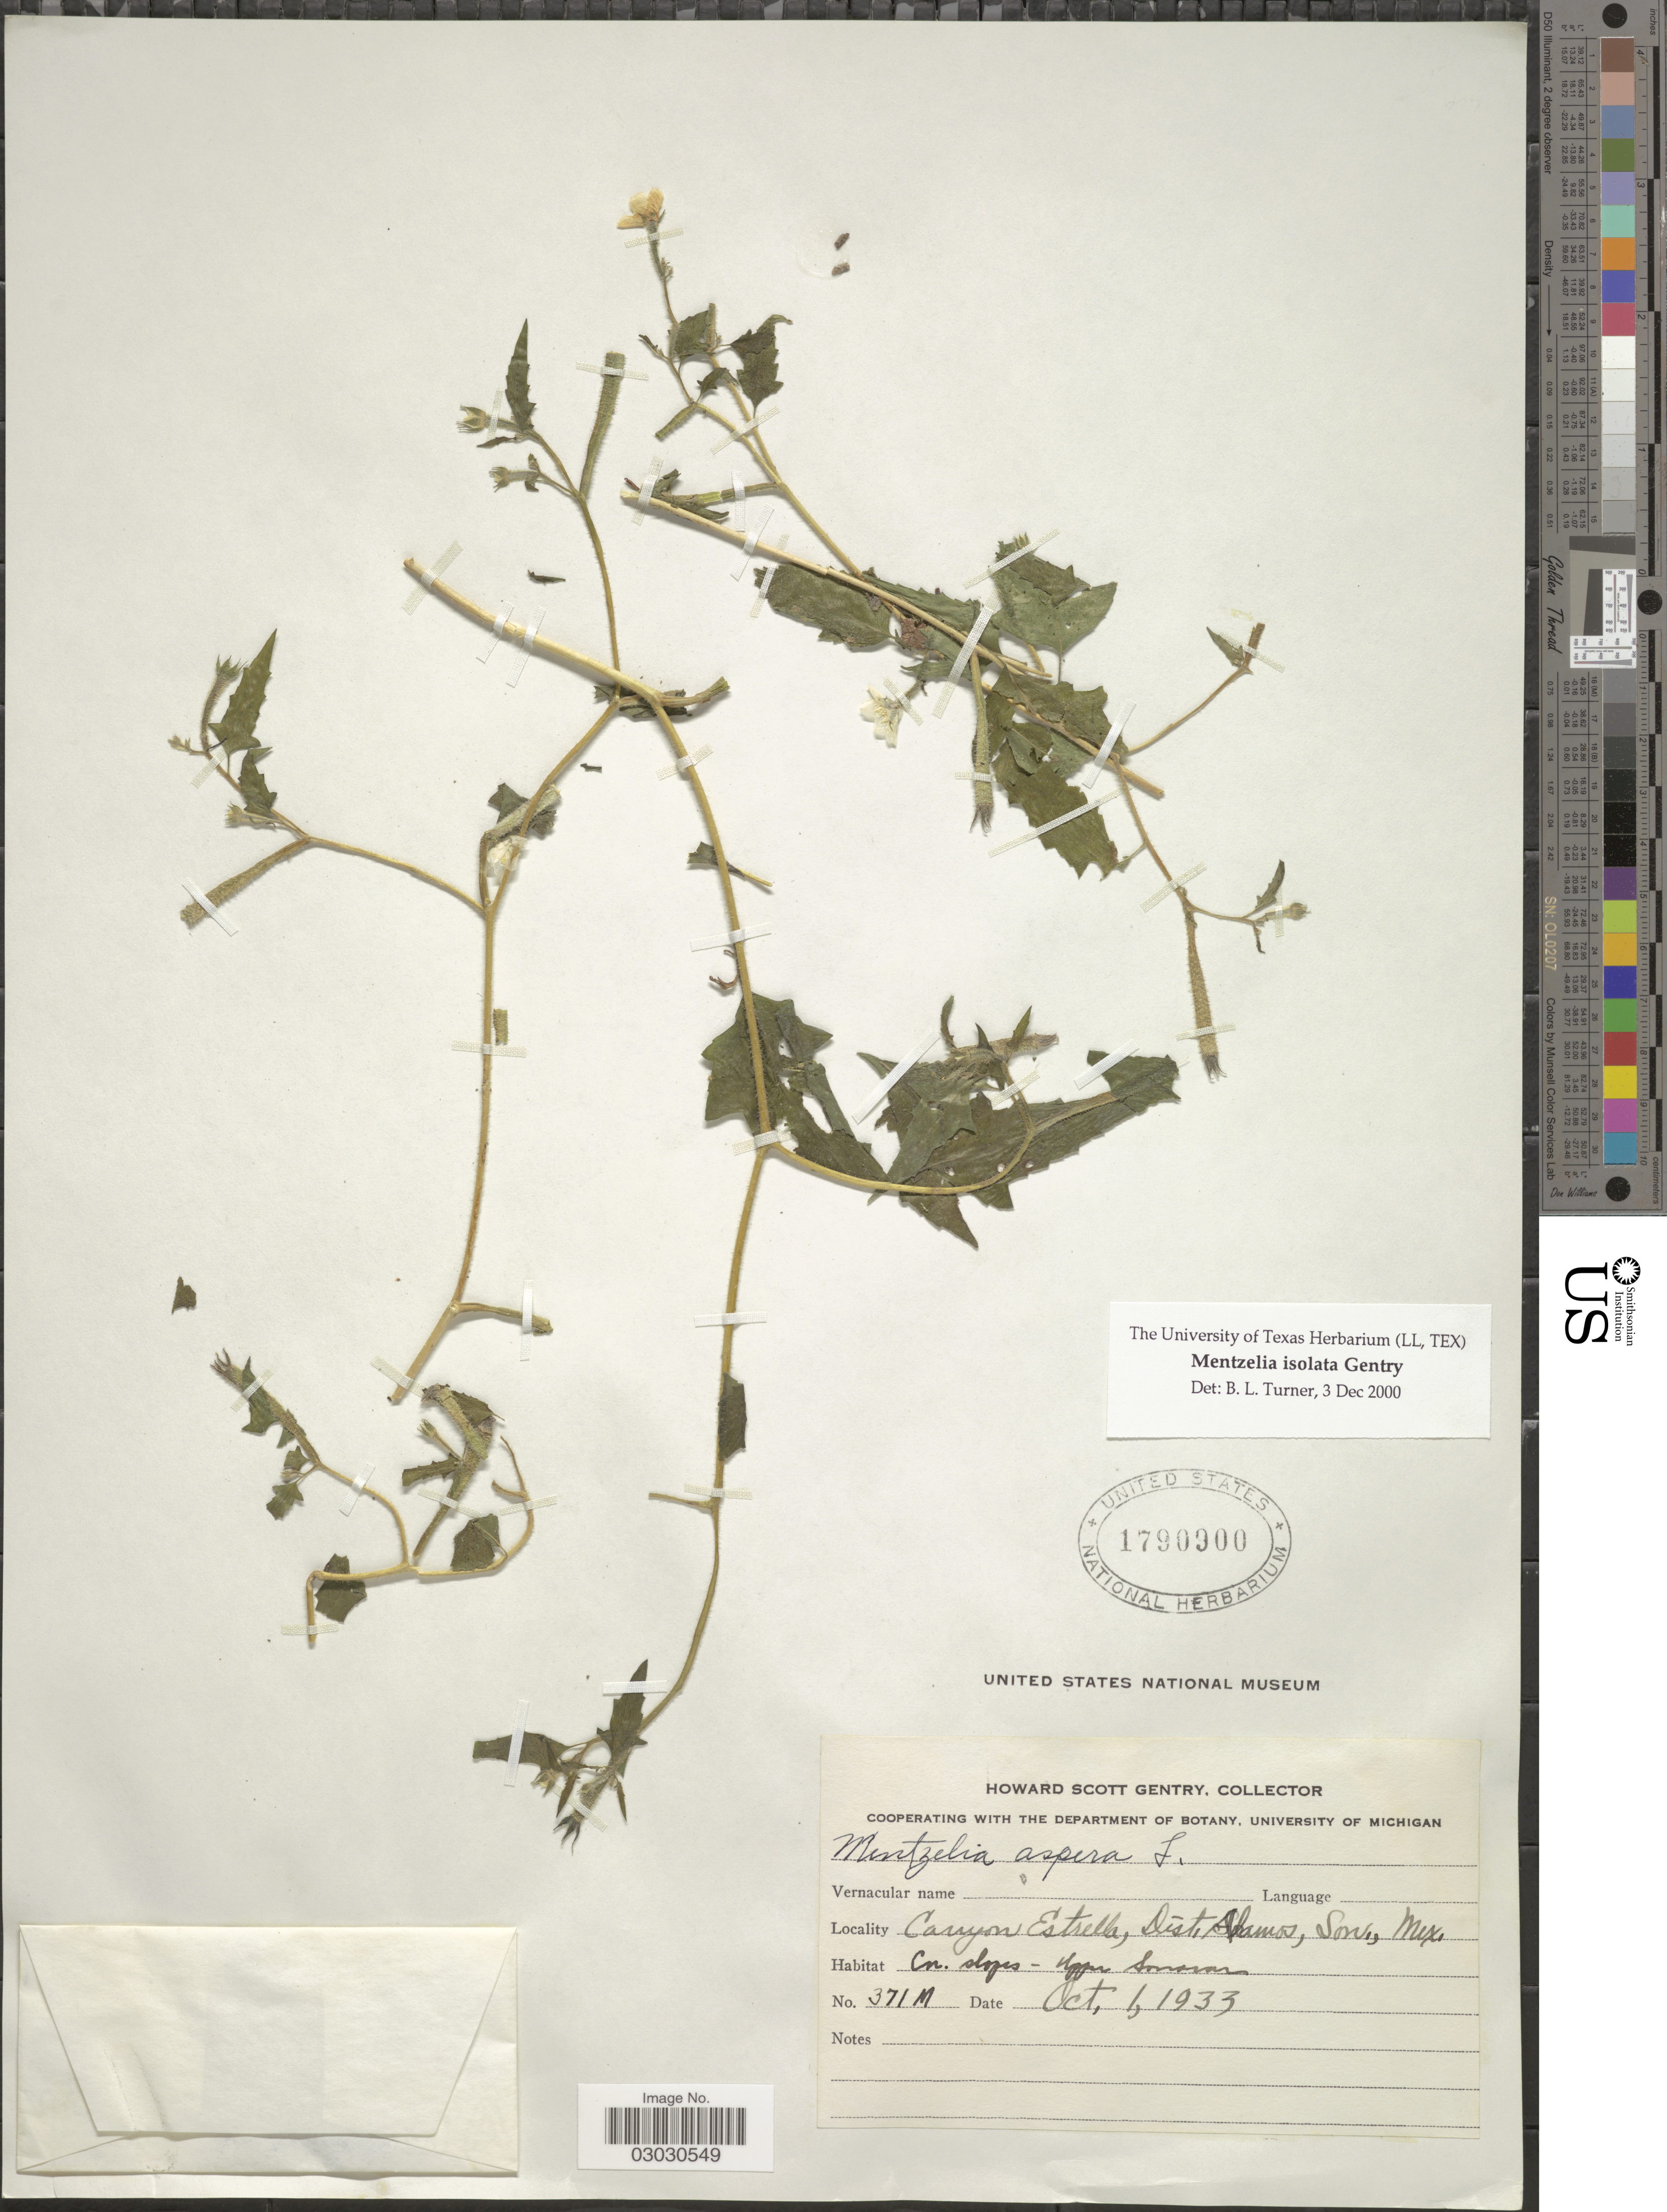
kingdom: Plantae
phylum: Tracheophyta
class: Magnoliopsida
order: Cornales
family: Loasaceae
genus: Mentzelia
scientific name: Mentzelia aspera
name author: L.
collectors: H. S. Gentry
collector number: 371M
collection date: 1933-10-01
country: Mexico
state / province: Sonora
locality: Canyon Estrella, Dist. Alamos, Son., Mex.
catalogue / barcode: US 1790900